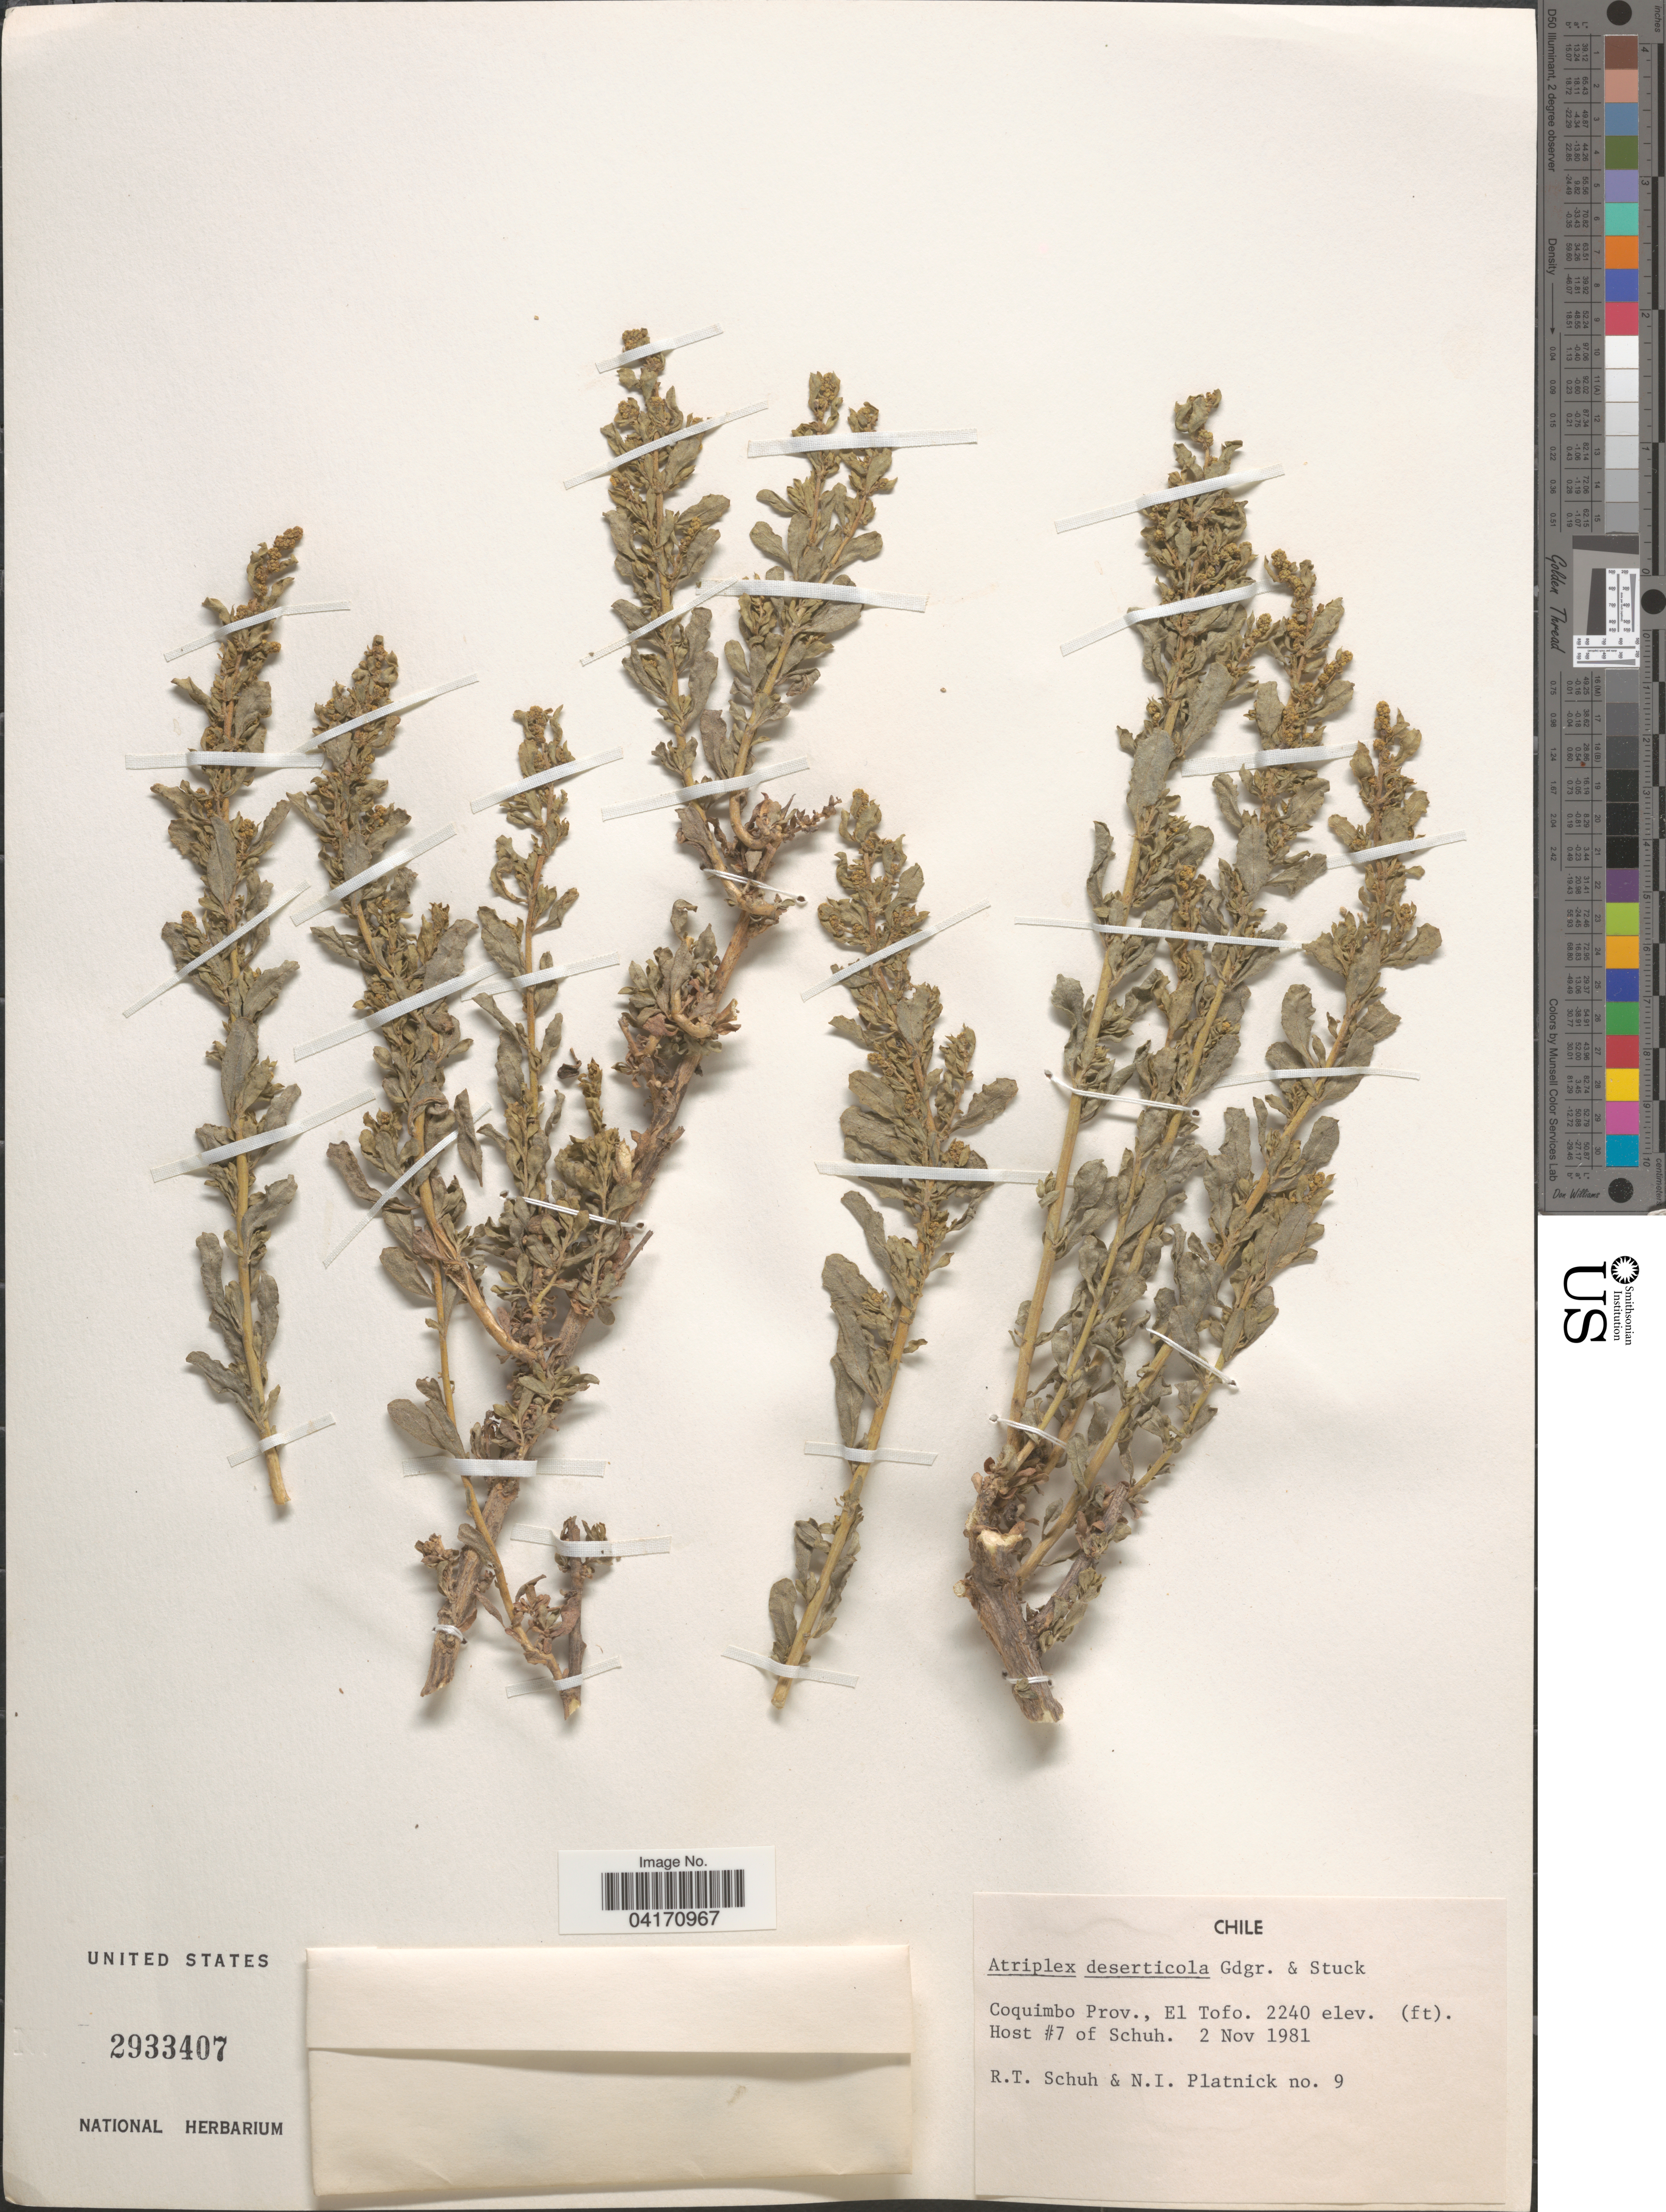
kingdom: Plantae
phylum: Tracheophyta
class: Magnoliopsida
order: Caryophyllales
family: Amaranthaceae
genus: Atriplex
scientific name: Atriplex deserticola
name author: Phil.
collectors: R. Schuh & N. Platnick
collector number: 9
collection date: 1981-11-02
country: Chile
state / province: Coquimbo (IV)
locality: El Tofo.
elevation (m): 683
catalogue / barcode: US 2933407